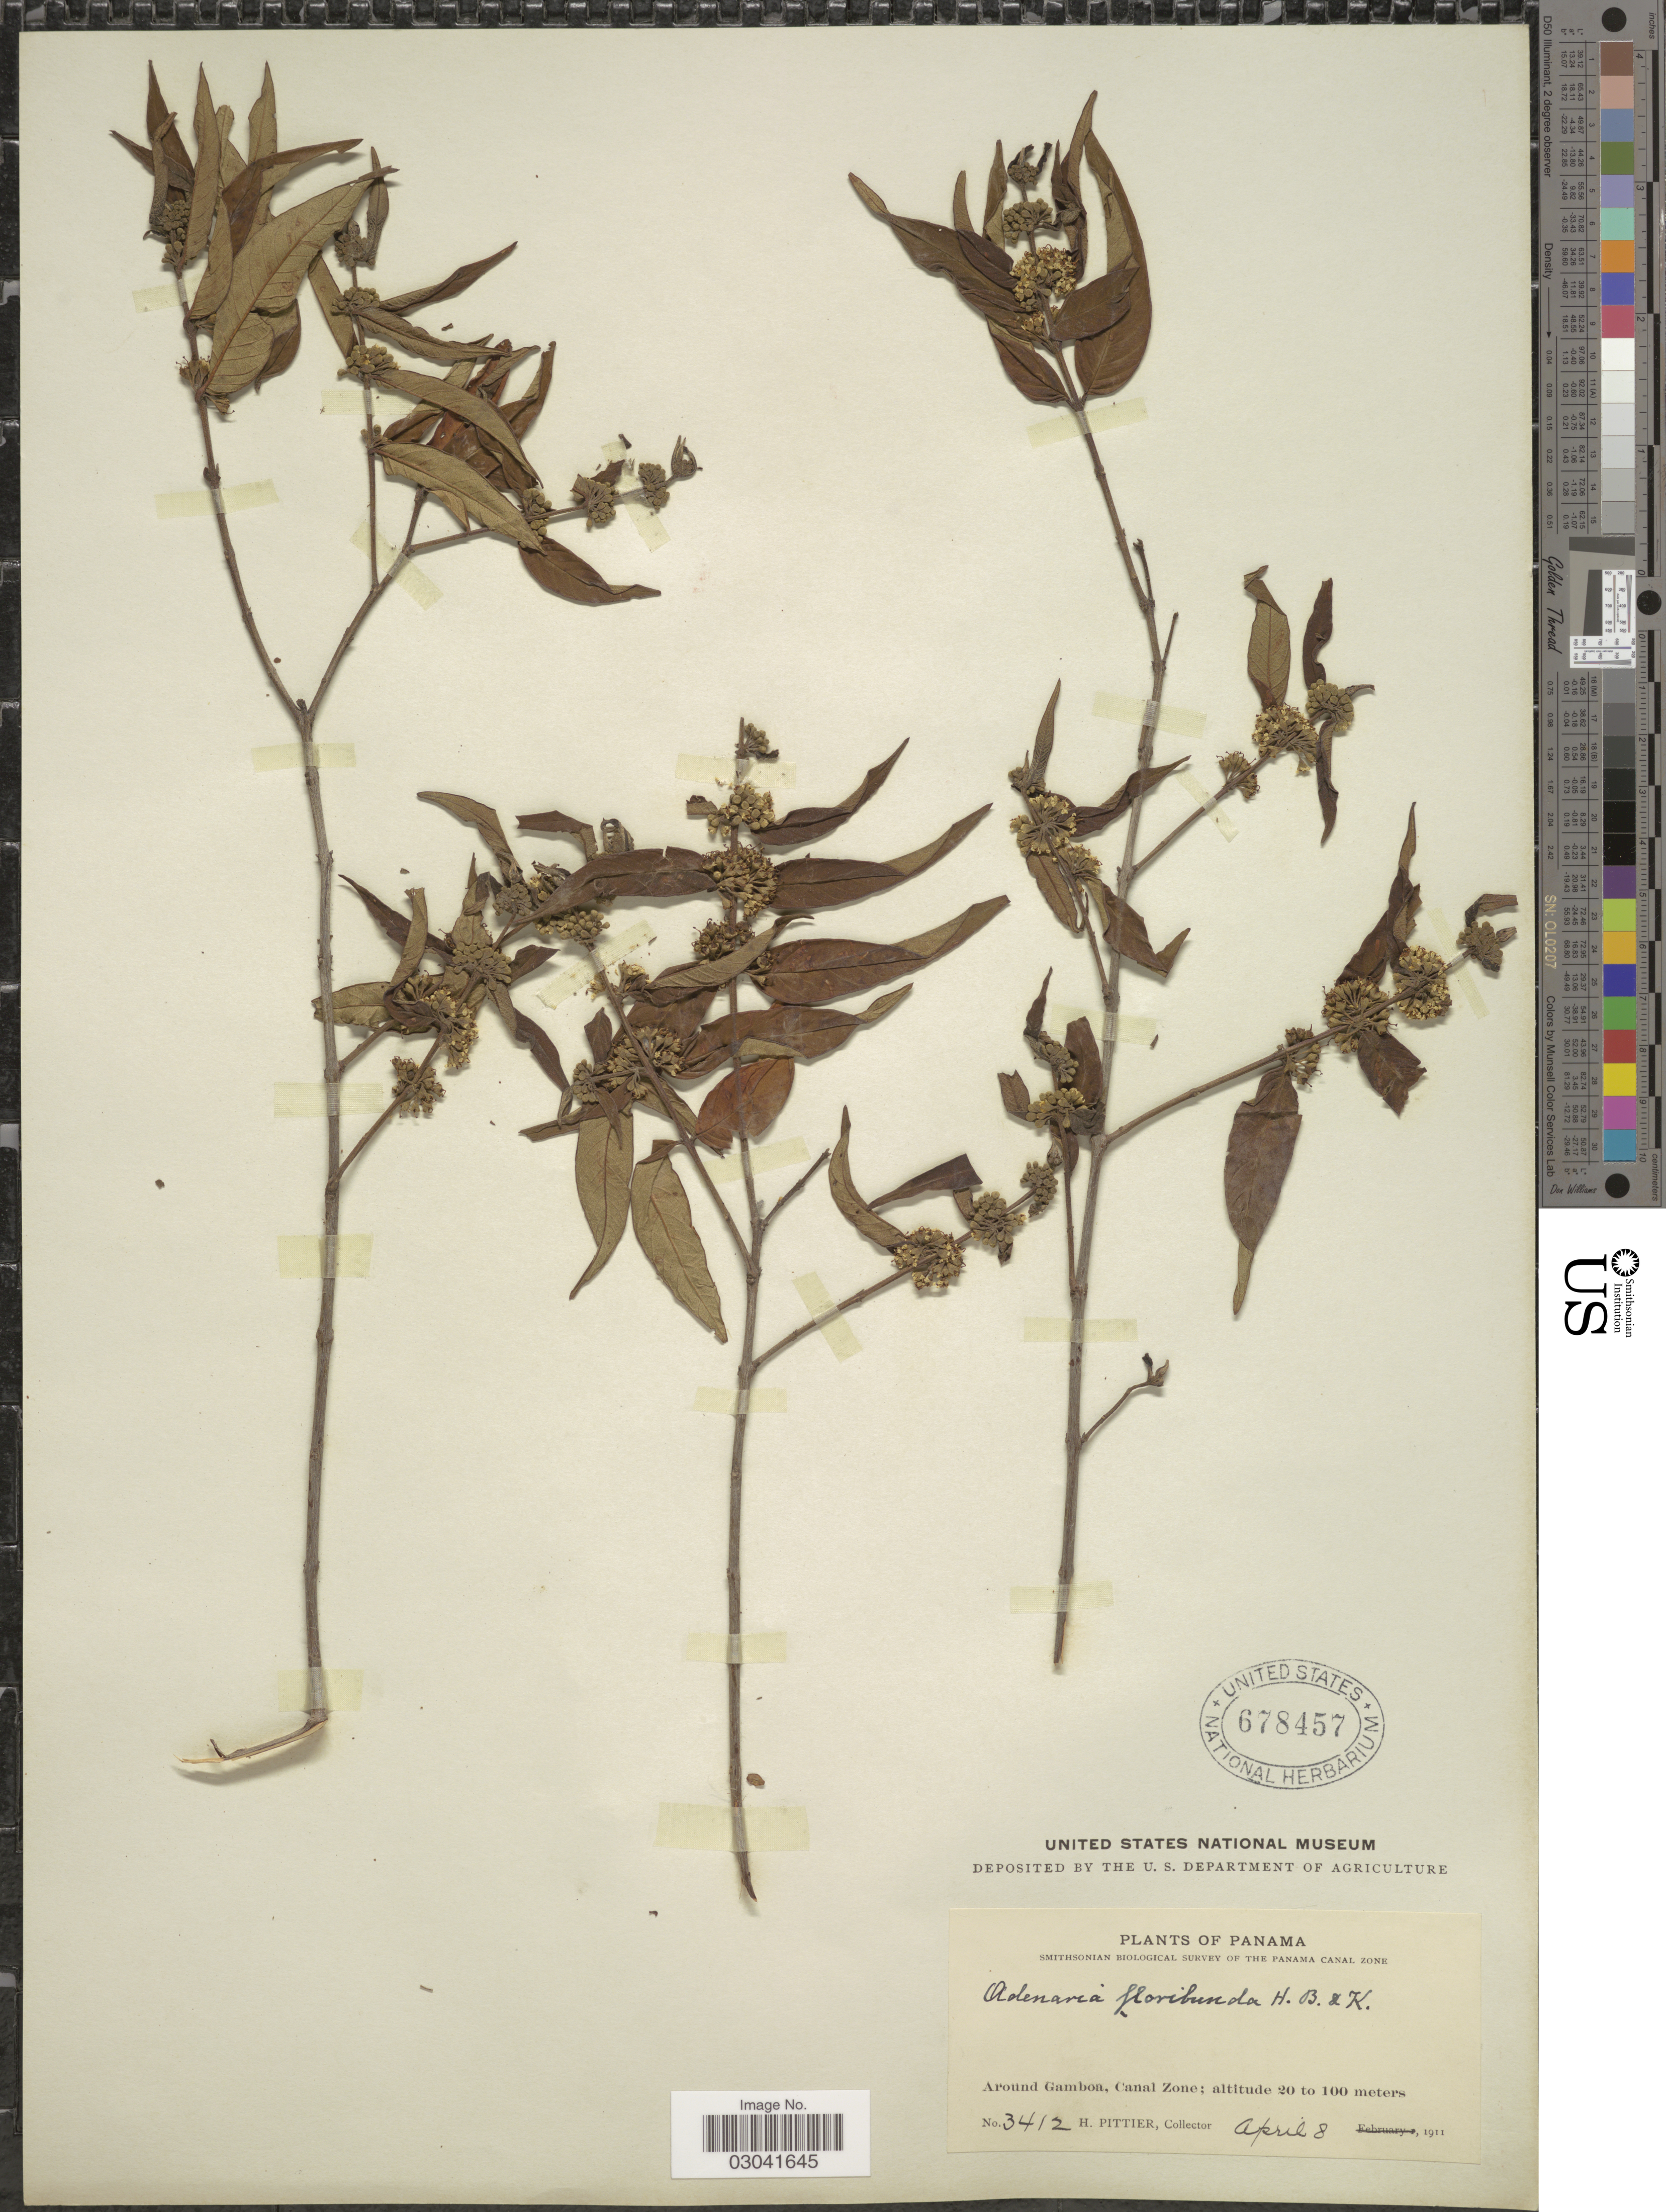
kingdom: Plantae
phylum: Tracheophyta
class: Magnoliopsida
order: Myrtales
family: Lythraceae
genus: Adenaria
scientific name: Adenaria floribunda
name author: Kunth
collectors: H. F. Pittier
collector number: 3412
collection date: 1911-04-08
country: Panama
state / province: Colón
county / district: Canal Zone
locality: Around Gamboa, Canal Zone.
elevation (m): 20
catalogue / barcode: US 678457